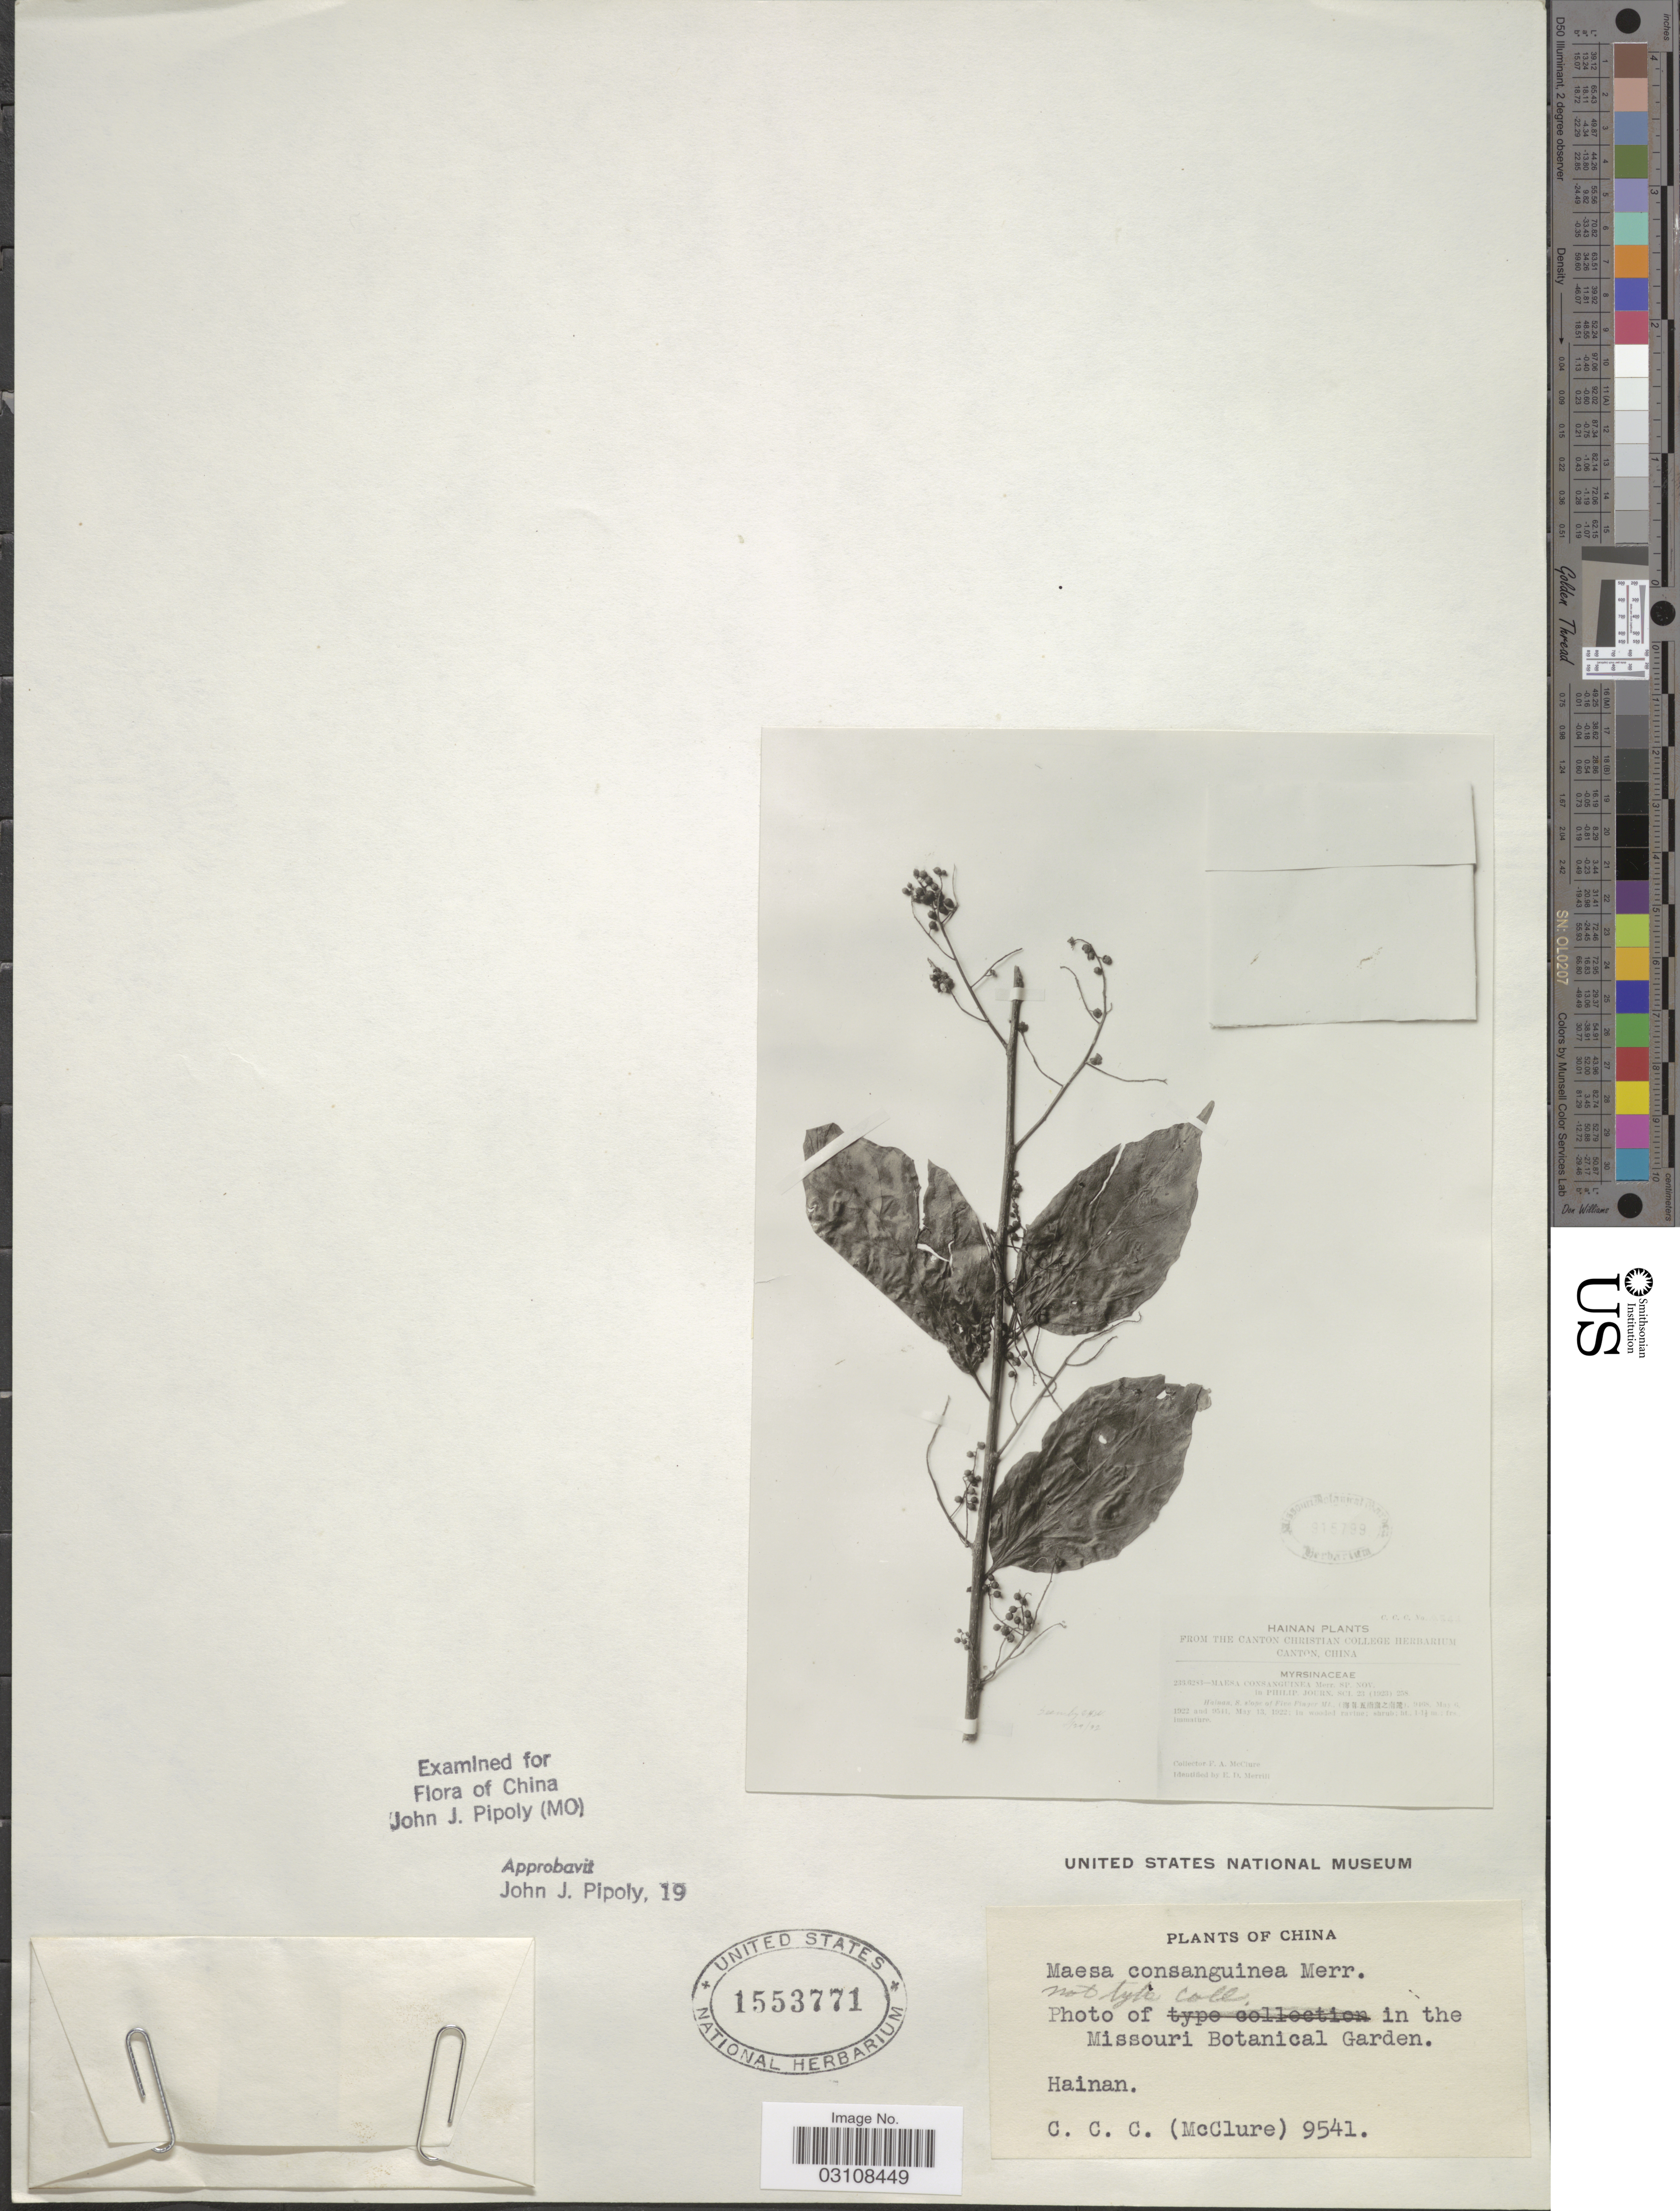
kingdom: Plantae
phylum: Tracheophyta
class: Magnoliopsida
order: Ericales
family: Primulaceae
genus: Maesa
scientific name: Maesa consanguinea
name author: Merr.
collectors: F. A. McClure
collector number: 9541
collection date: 1922-05-13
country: China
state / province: Hainan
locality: S. slope of Five Finger Mt., X.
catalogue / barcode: US 1553771